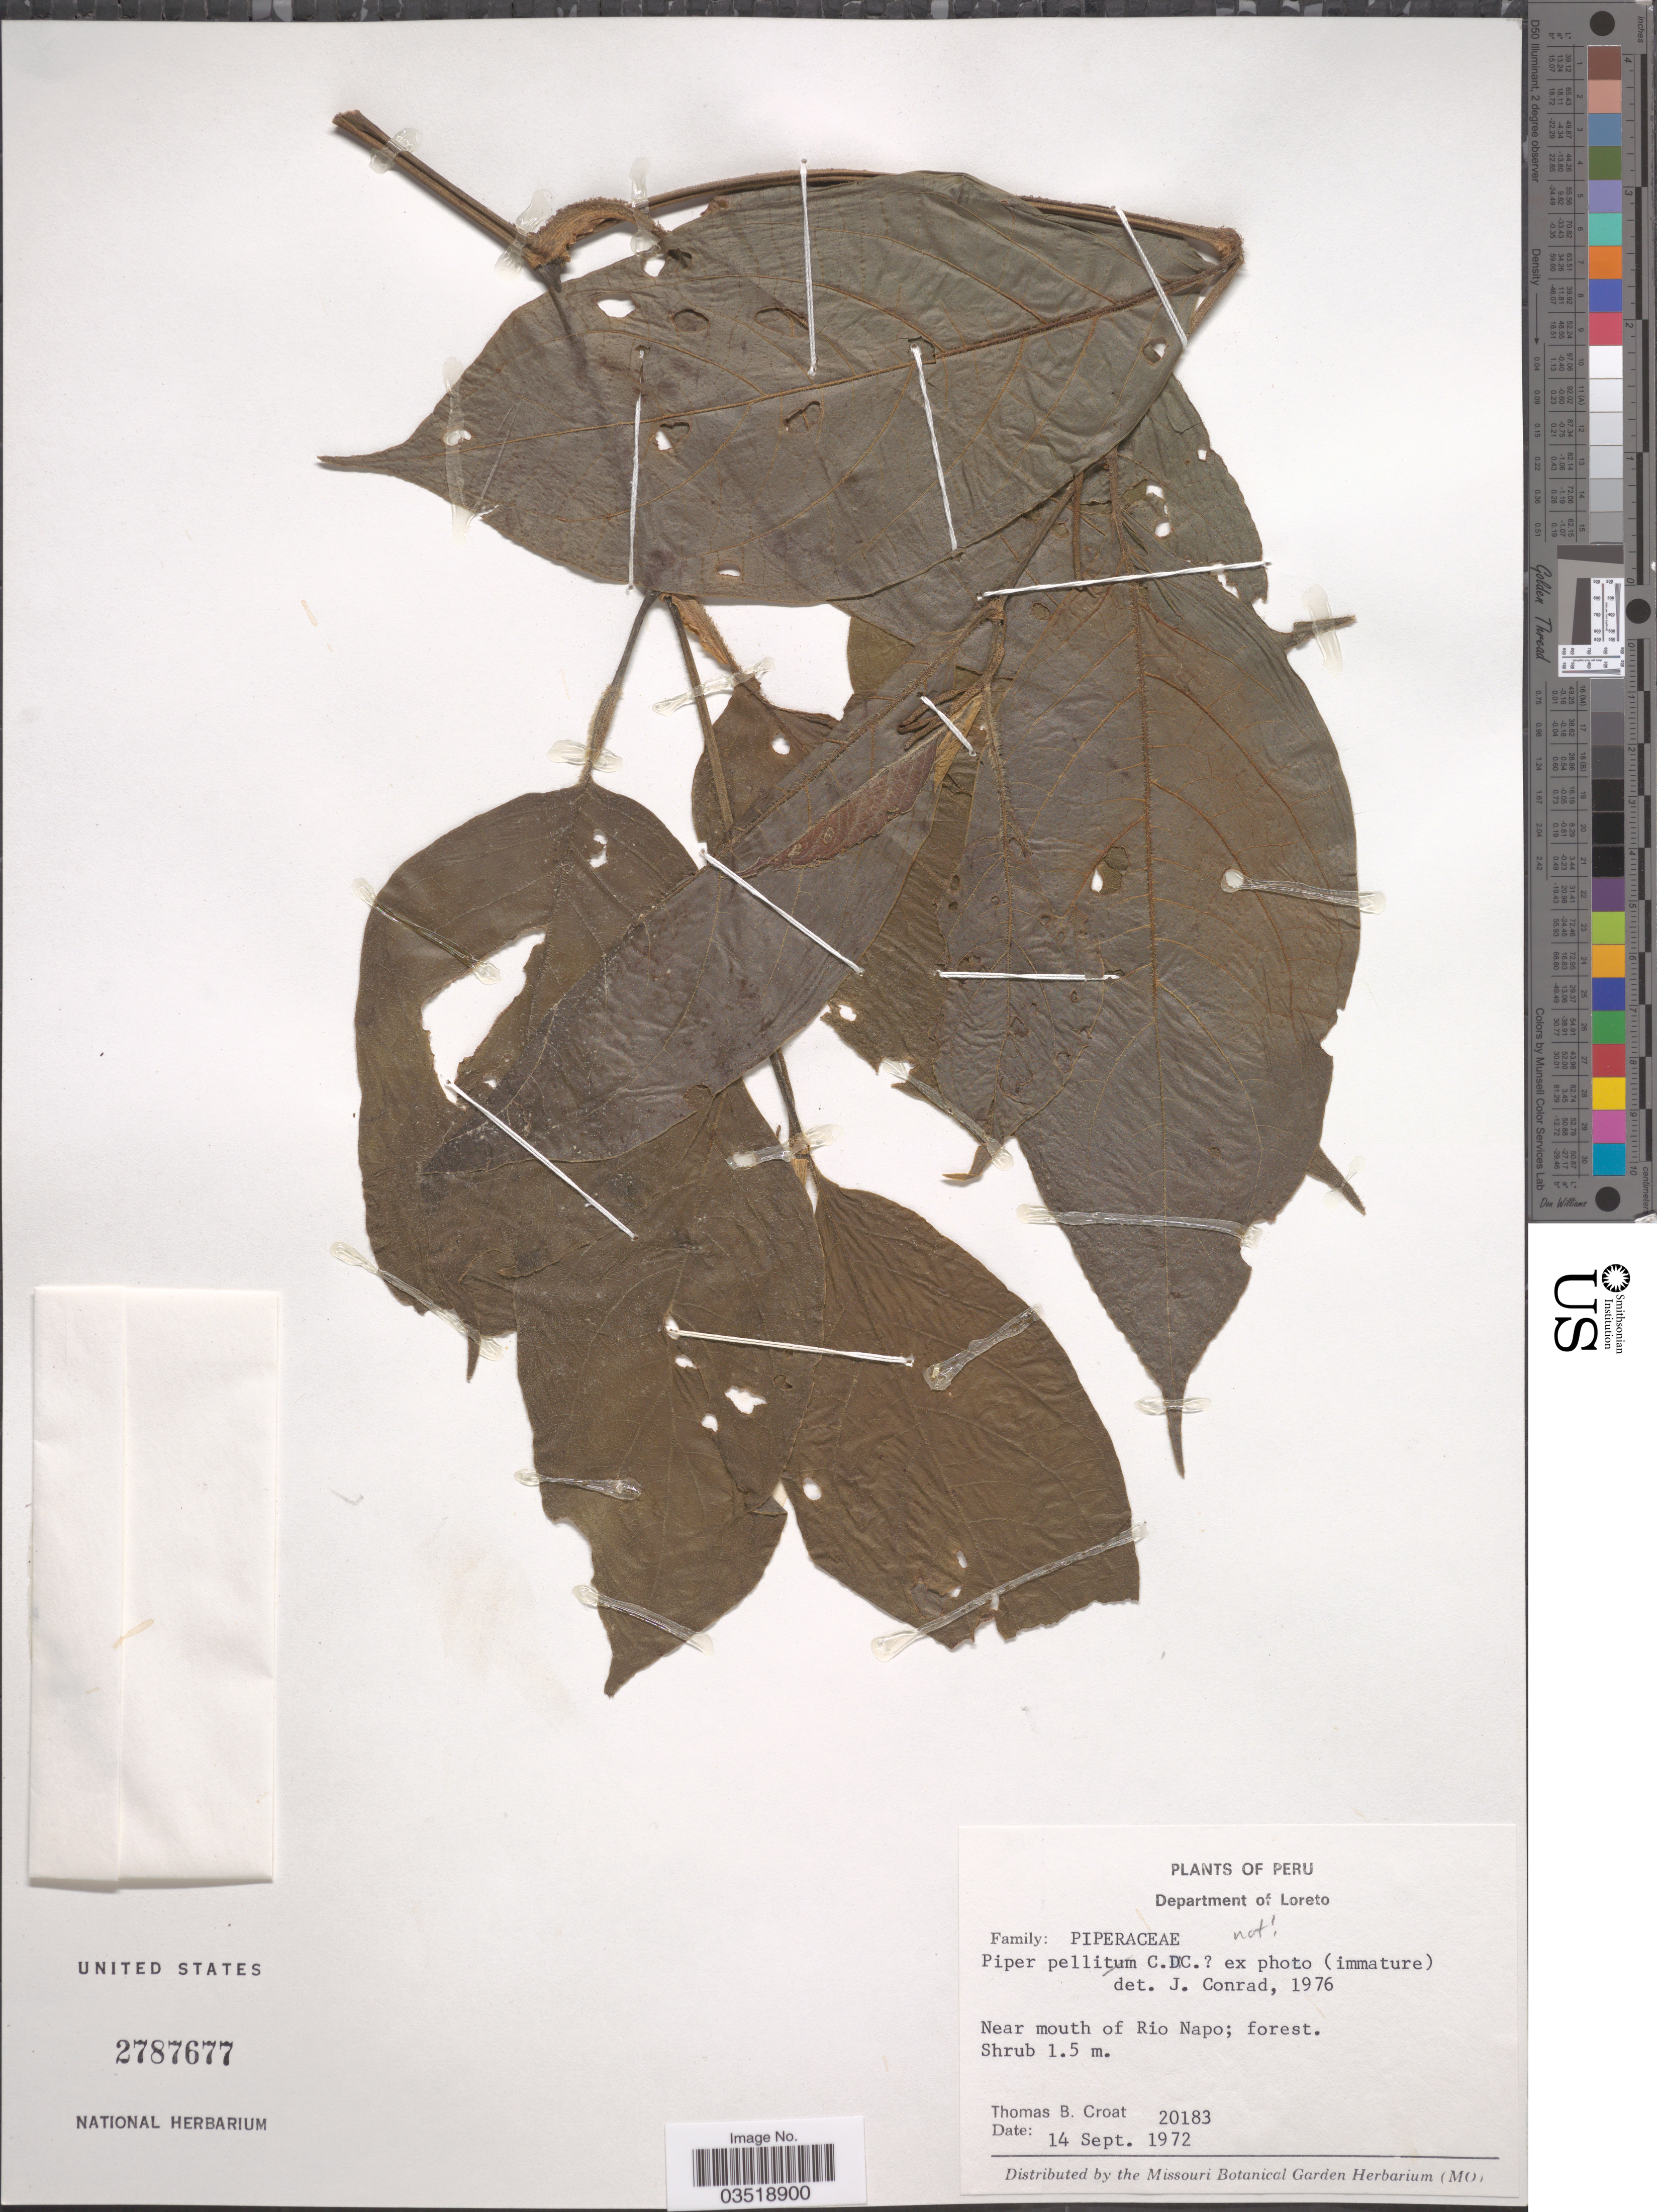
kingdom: Plantae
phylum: Tracheophyta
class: Magnoliopsida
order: Piperales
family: Piperaceae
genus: Piper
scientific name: Piper sp.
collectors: T. B. Croat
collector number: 20183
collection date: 1972-09-14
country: Peru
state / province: Loreto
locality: Department of Loreto. Near mouth of Rio Napo.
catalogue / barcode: US 2787677